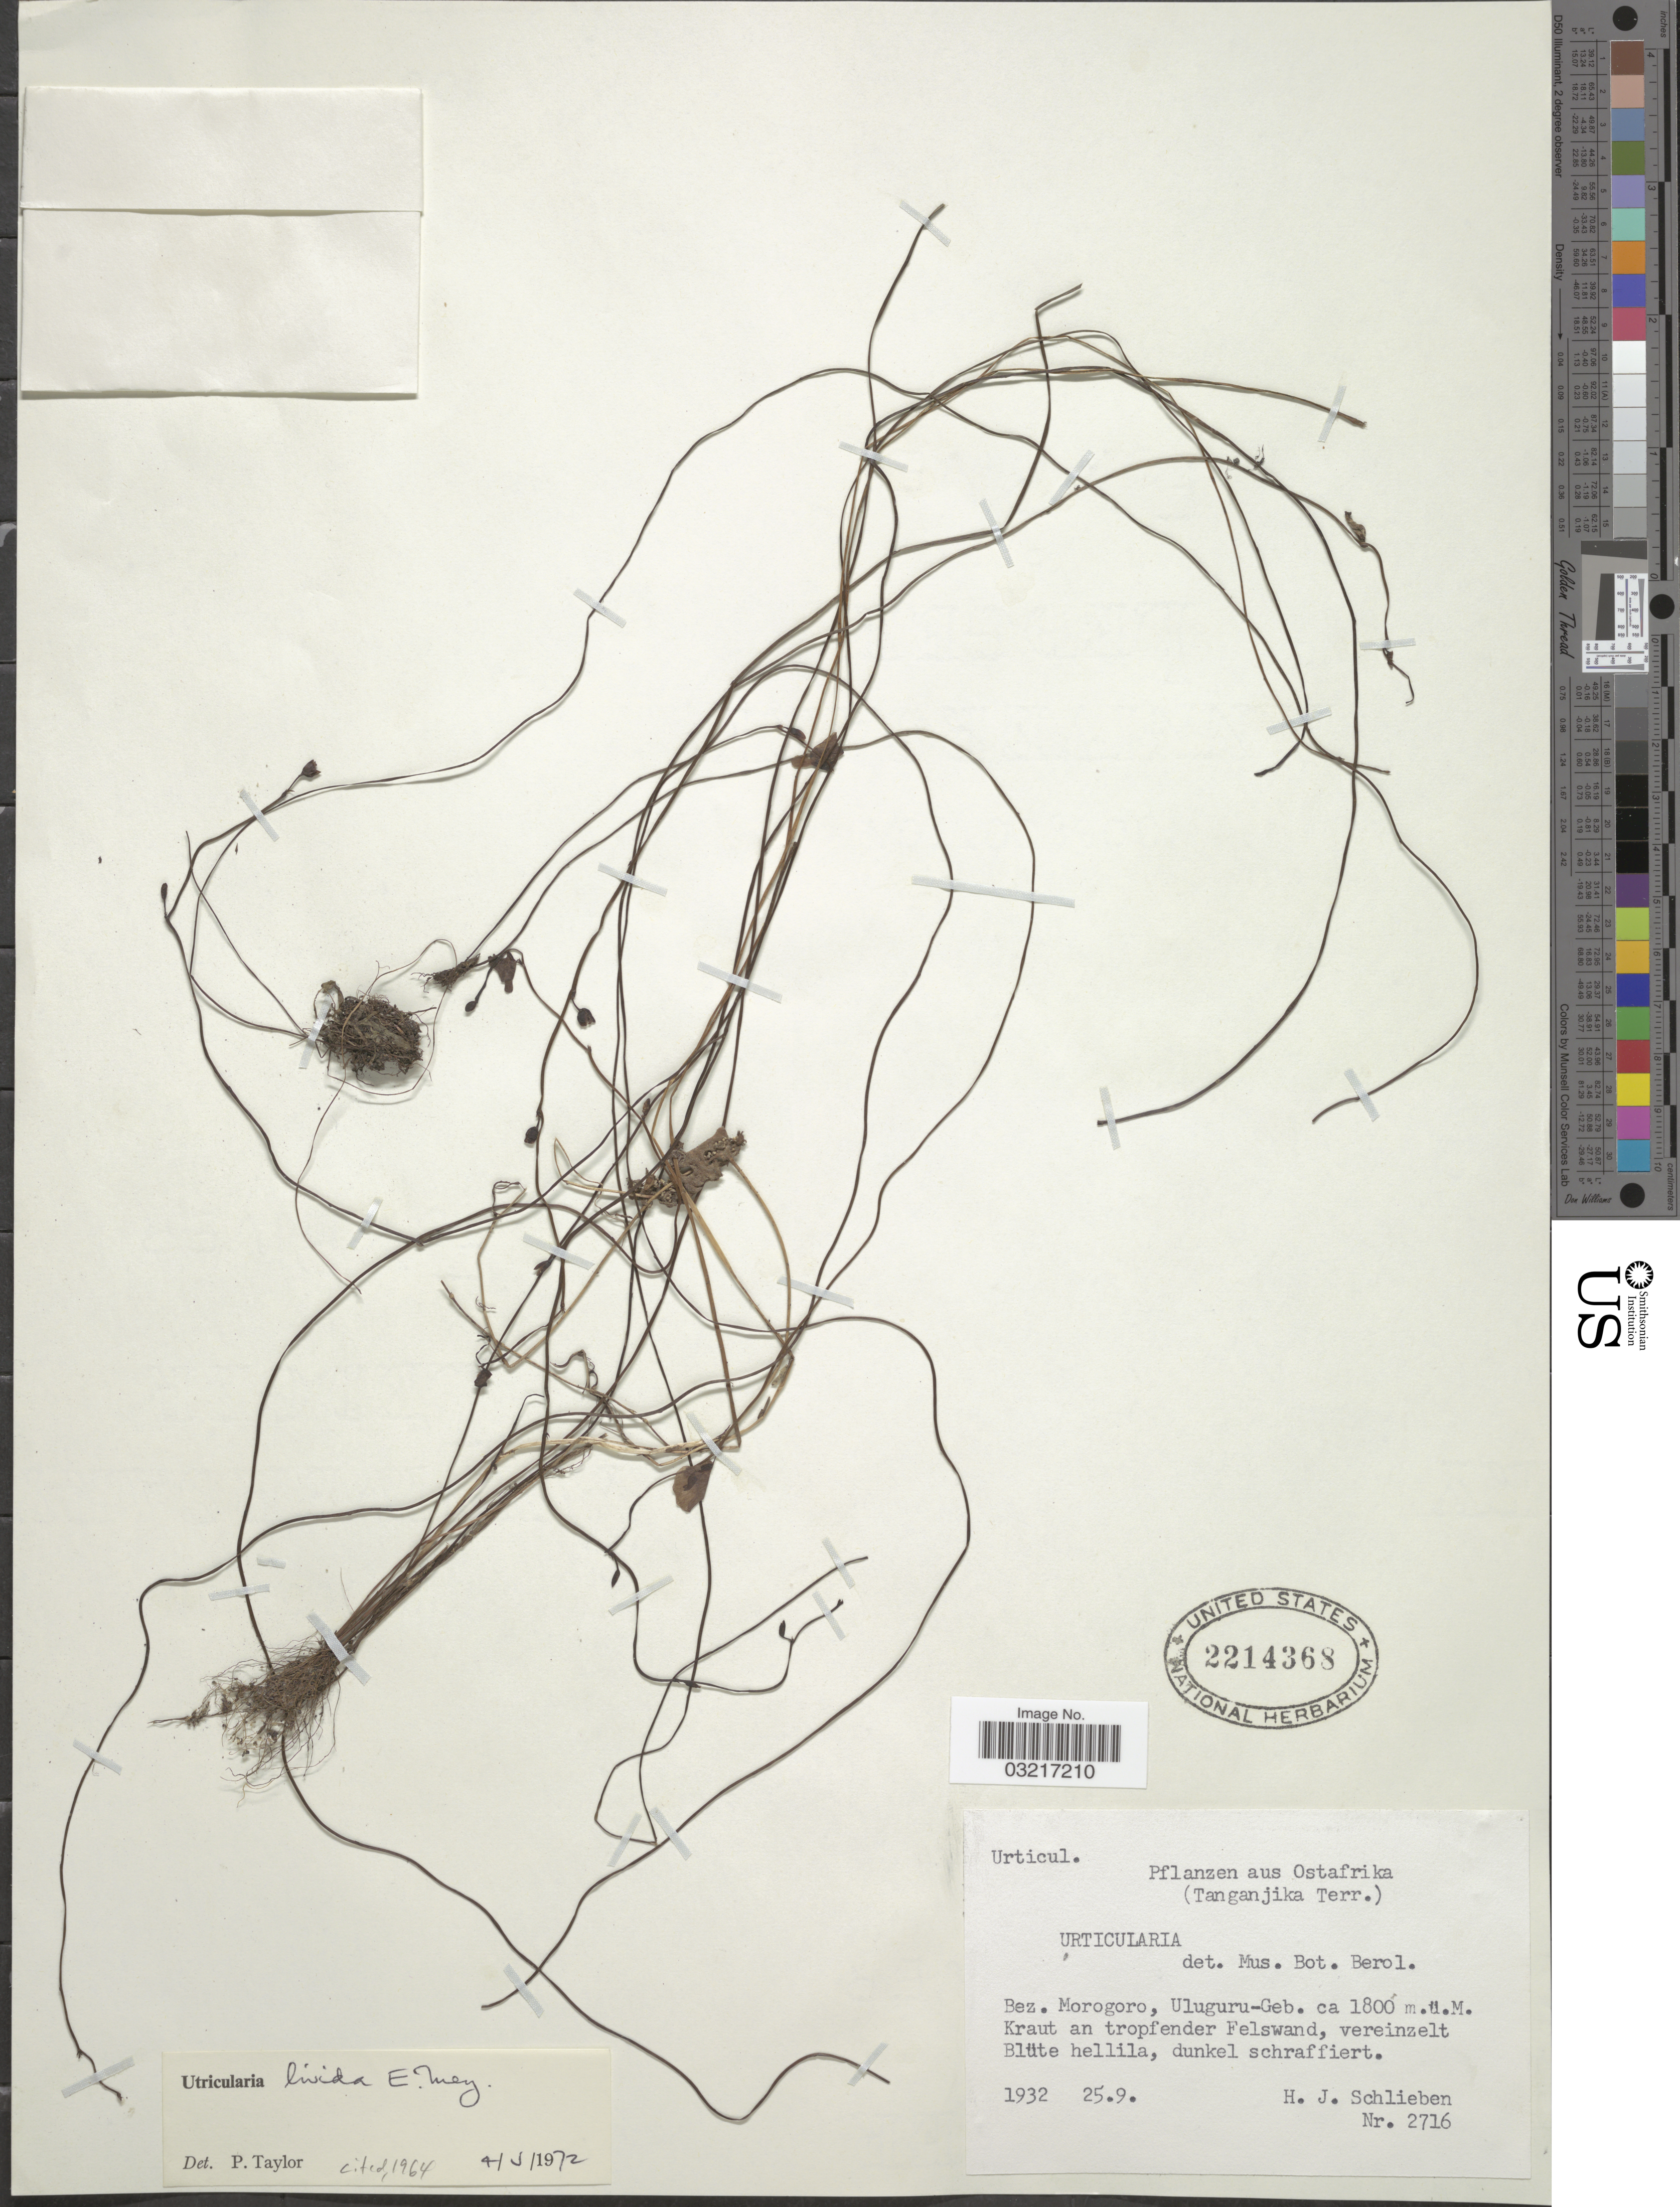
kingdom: Plantae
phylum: Tracheophyta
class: Magnoliopsida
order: Lamiales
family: Lentibulariaceae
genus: Utricularia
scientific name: Utricularia livida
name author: E. Mey.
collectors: H. J. Schlieben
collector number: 2716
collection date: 1932-09-25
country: Tanzania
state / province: Morogoro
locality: Ostafrika (Tanganjika Terr.). Bez. Morogoro, Uluguru-Geb.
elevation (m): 1800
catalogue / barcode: US 2214368